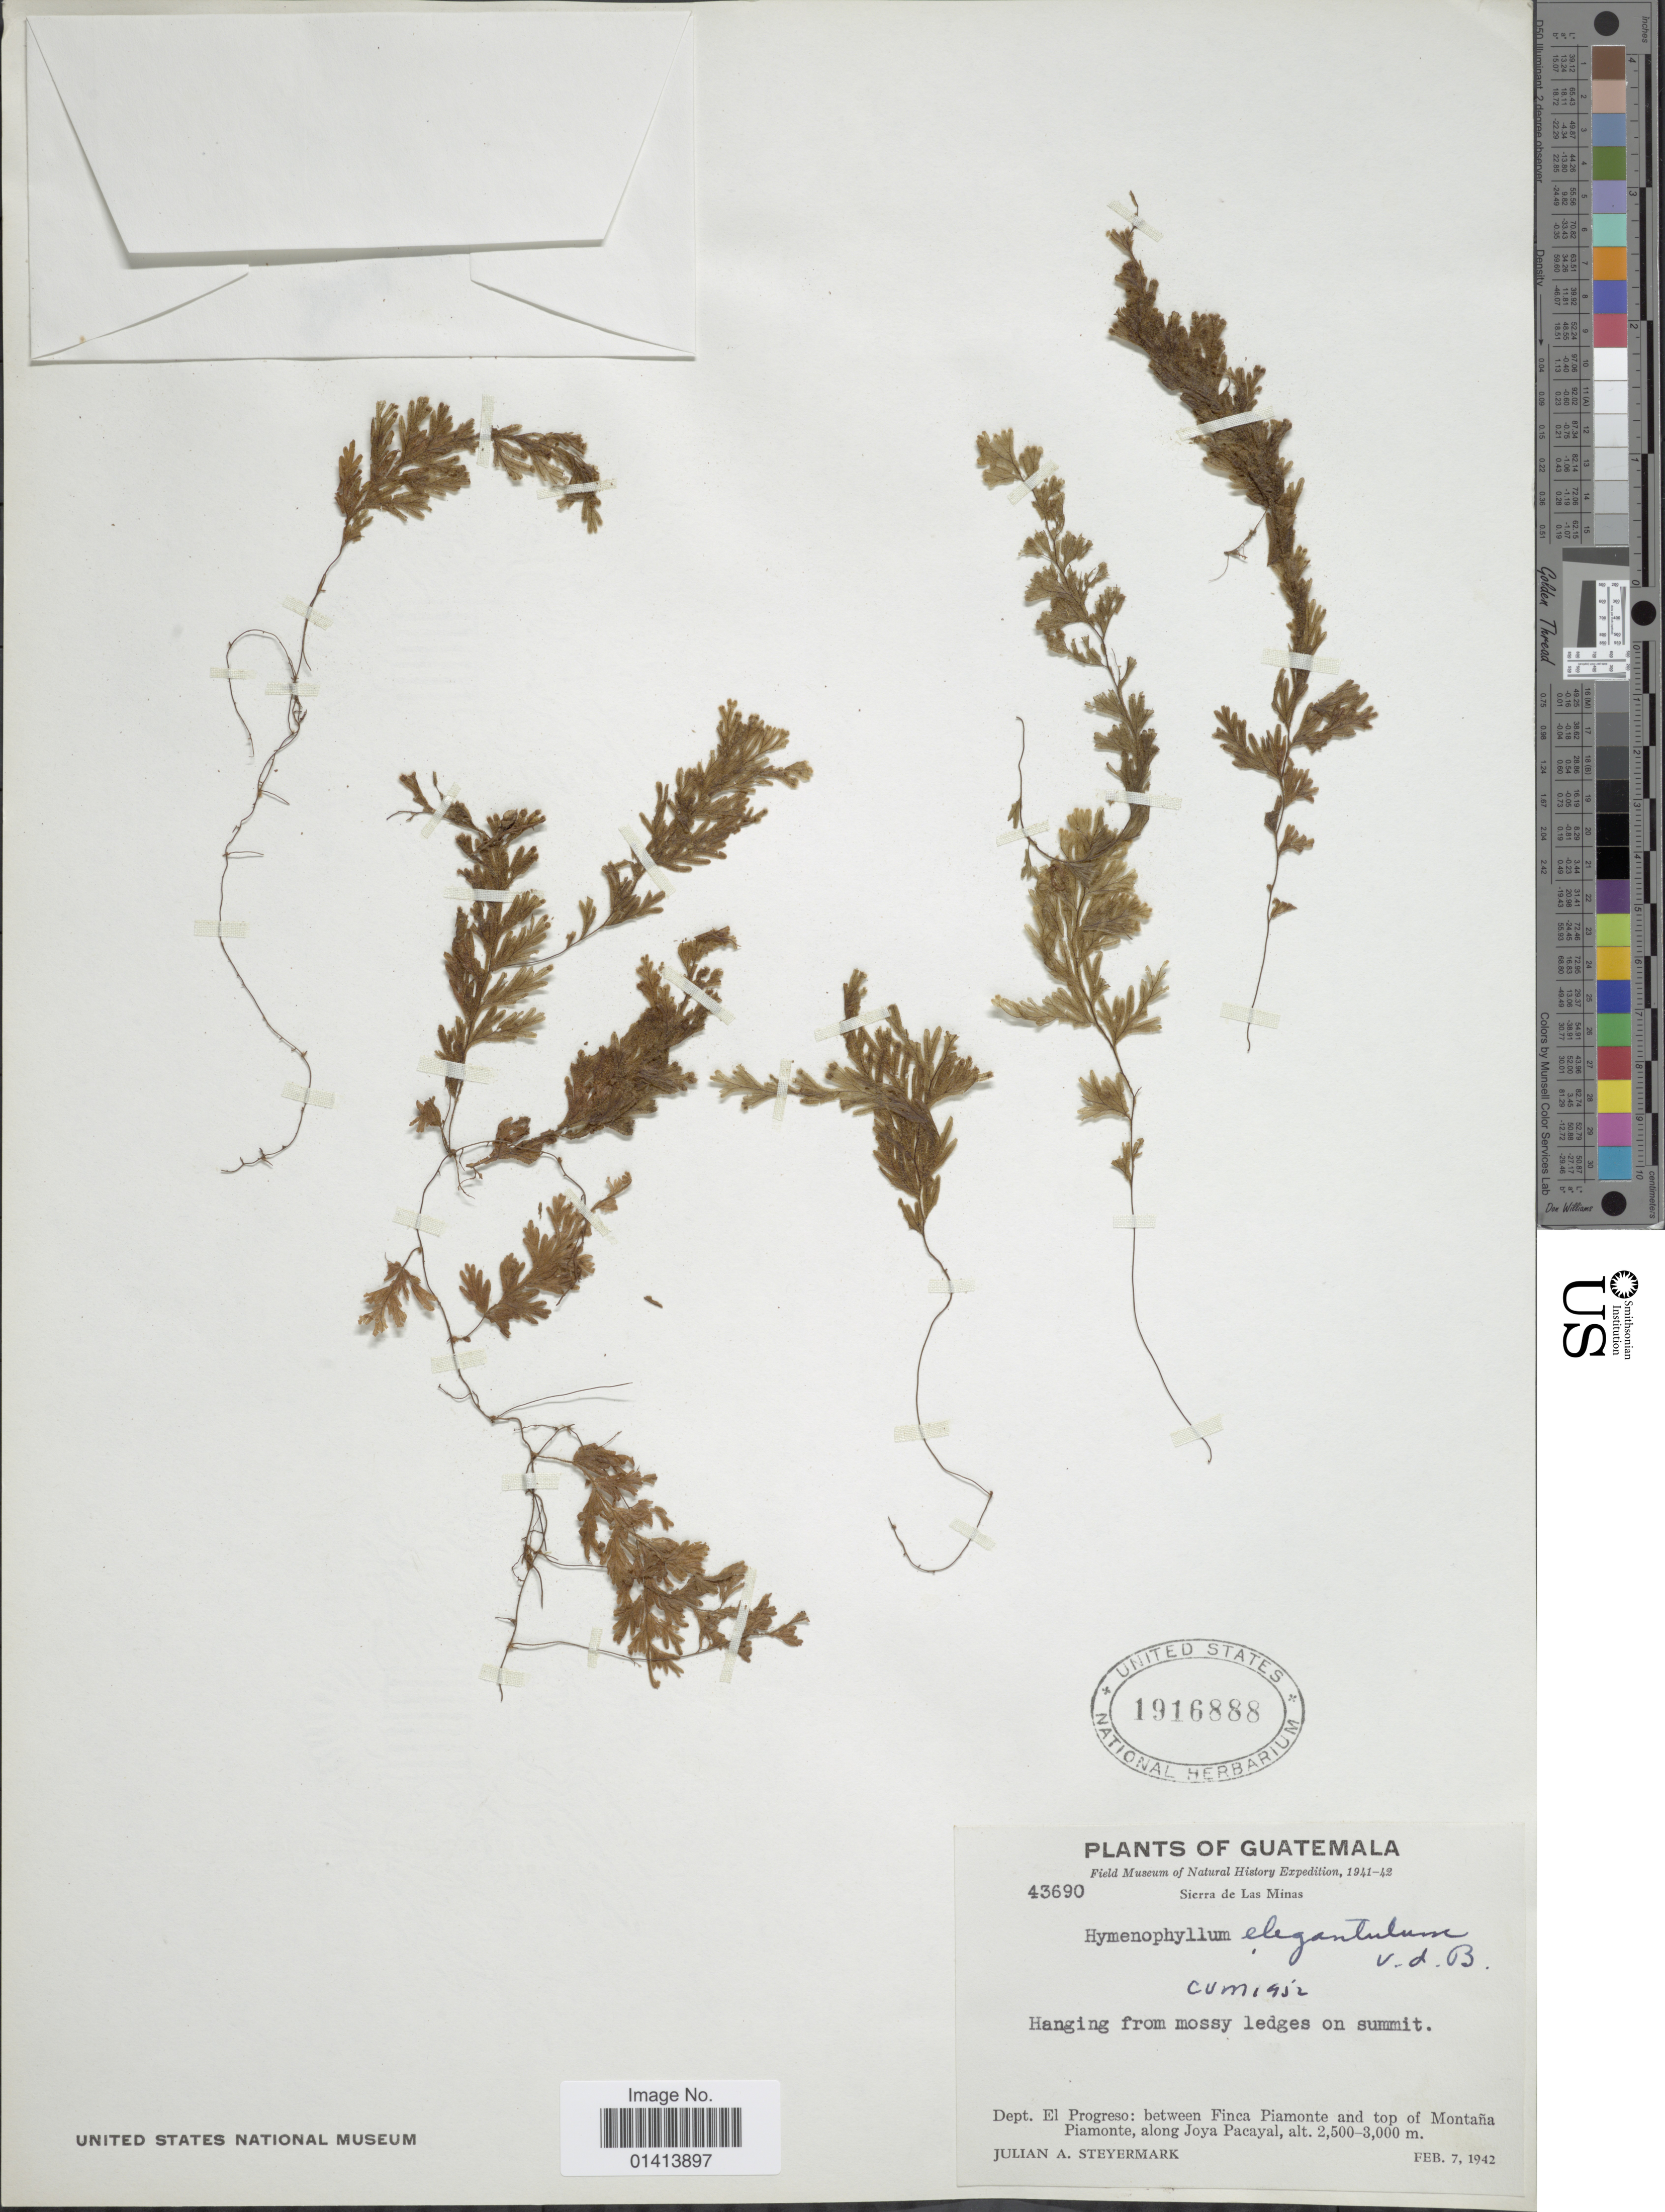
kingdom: Plantae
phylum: Tracheophyta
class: Polypodiopsida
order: Hymenophyllales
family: Hymenophyllaceae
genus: Hymenophyllum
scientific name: Hymenophyllum elegantulum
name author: Bosch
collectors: J. Steyermark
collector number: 43690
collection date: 1942-02-07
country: Guatemala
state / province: El Progreso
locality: Dept El Progreso: between Finca Piamonte and top of Montaña Piamonte, along Joya Pacayal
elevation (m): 2500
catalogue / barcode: US 1916888